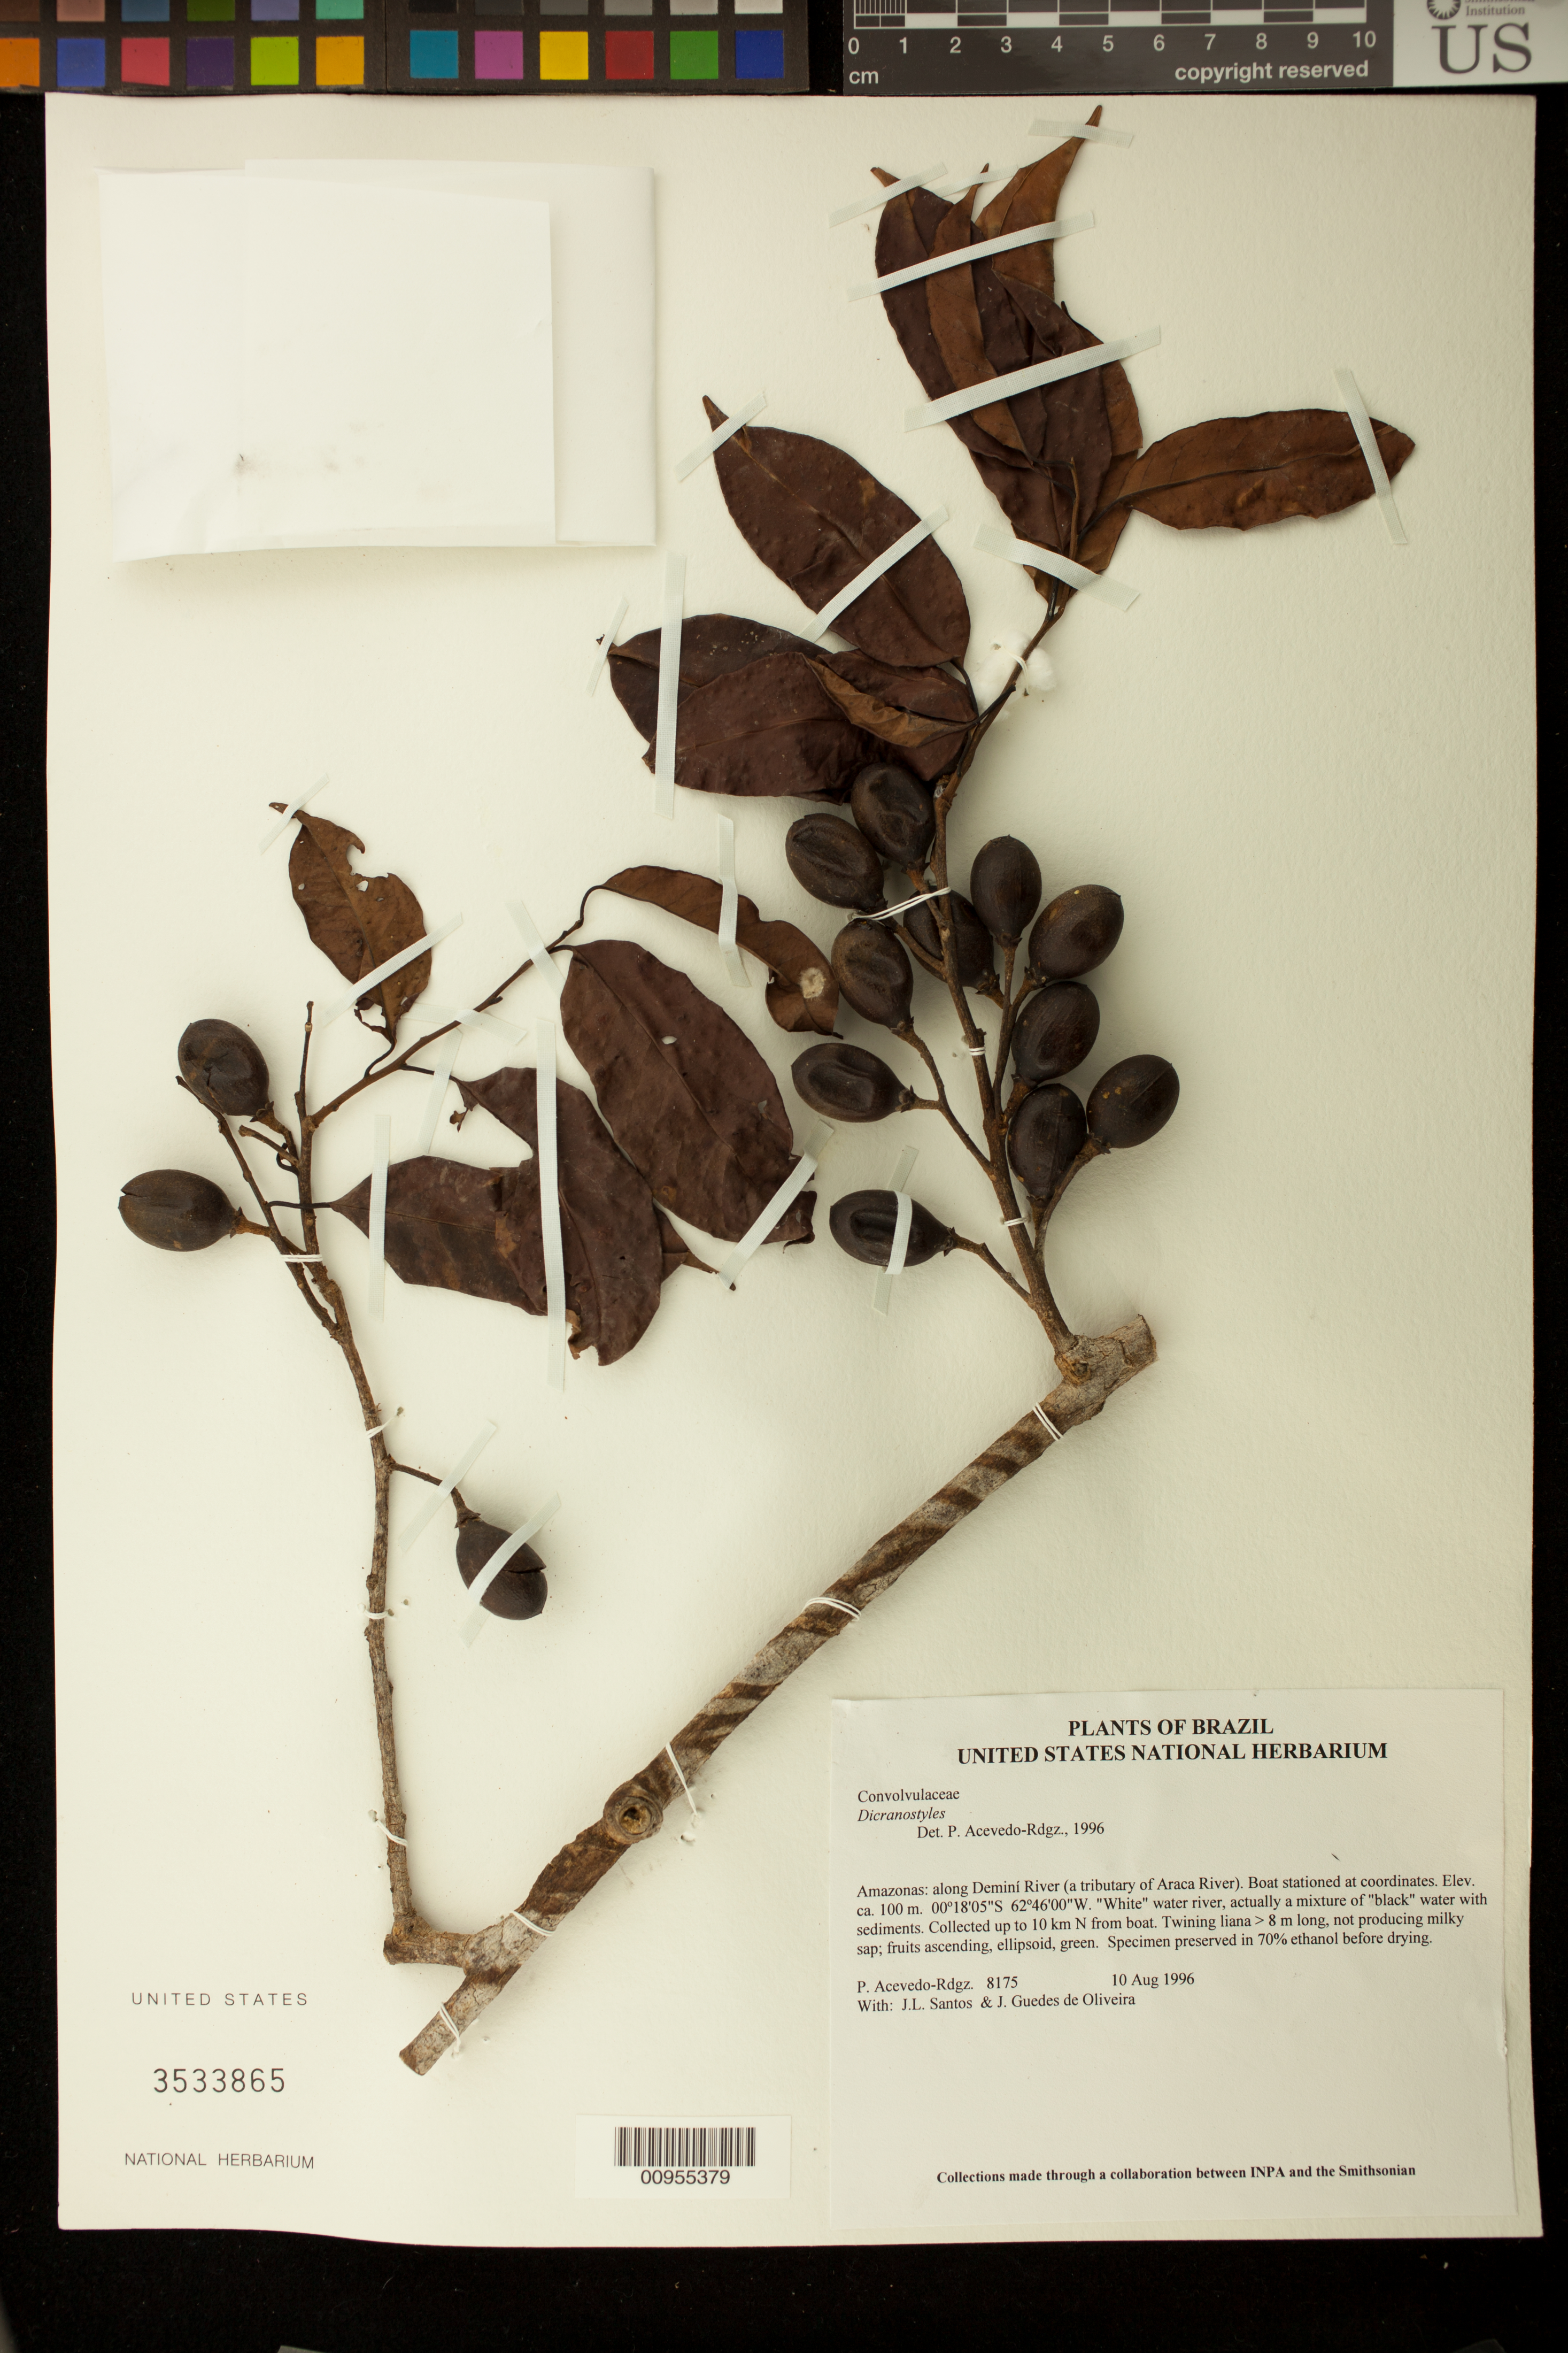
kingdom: Plantae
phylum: Tracheophyta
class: Magnoliopsida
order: Solanales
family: Convolvulaceae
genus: Dicranostyles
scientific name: Dicranostyles ampla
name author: Ducke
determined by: Strong, M. T., (US), Smithsonian Institution - National Museum of Natural History (UNITED STATES)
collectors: P. Acevedo-Rodr., J. L. Santos & J. Guedes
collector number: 8175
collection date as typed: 10 Aug 1996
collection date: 1996-08-10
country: Brazil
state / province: Amazonas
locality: Amazonas: along Deminí River (a tributary of Araca River). Boat stationed at coordinates.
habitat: "White" water river, actually a mixture of "black" water with sediments. Collected up to 10 km N from boat.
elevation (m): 100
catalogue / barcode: US 3533865